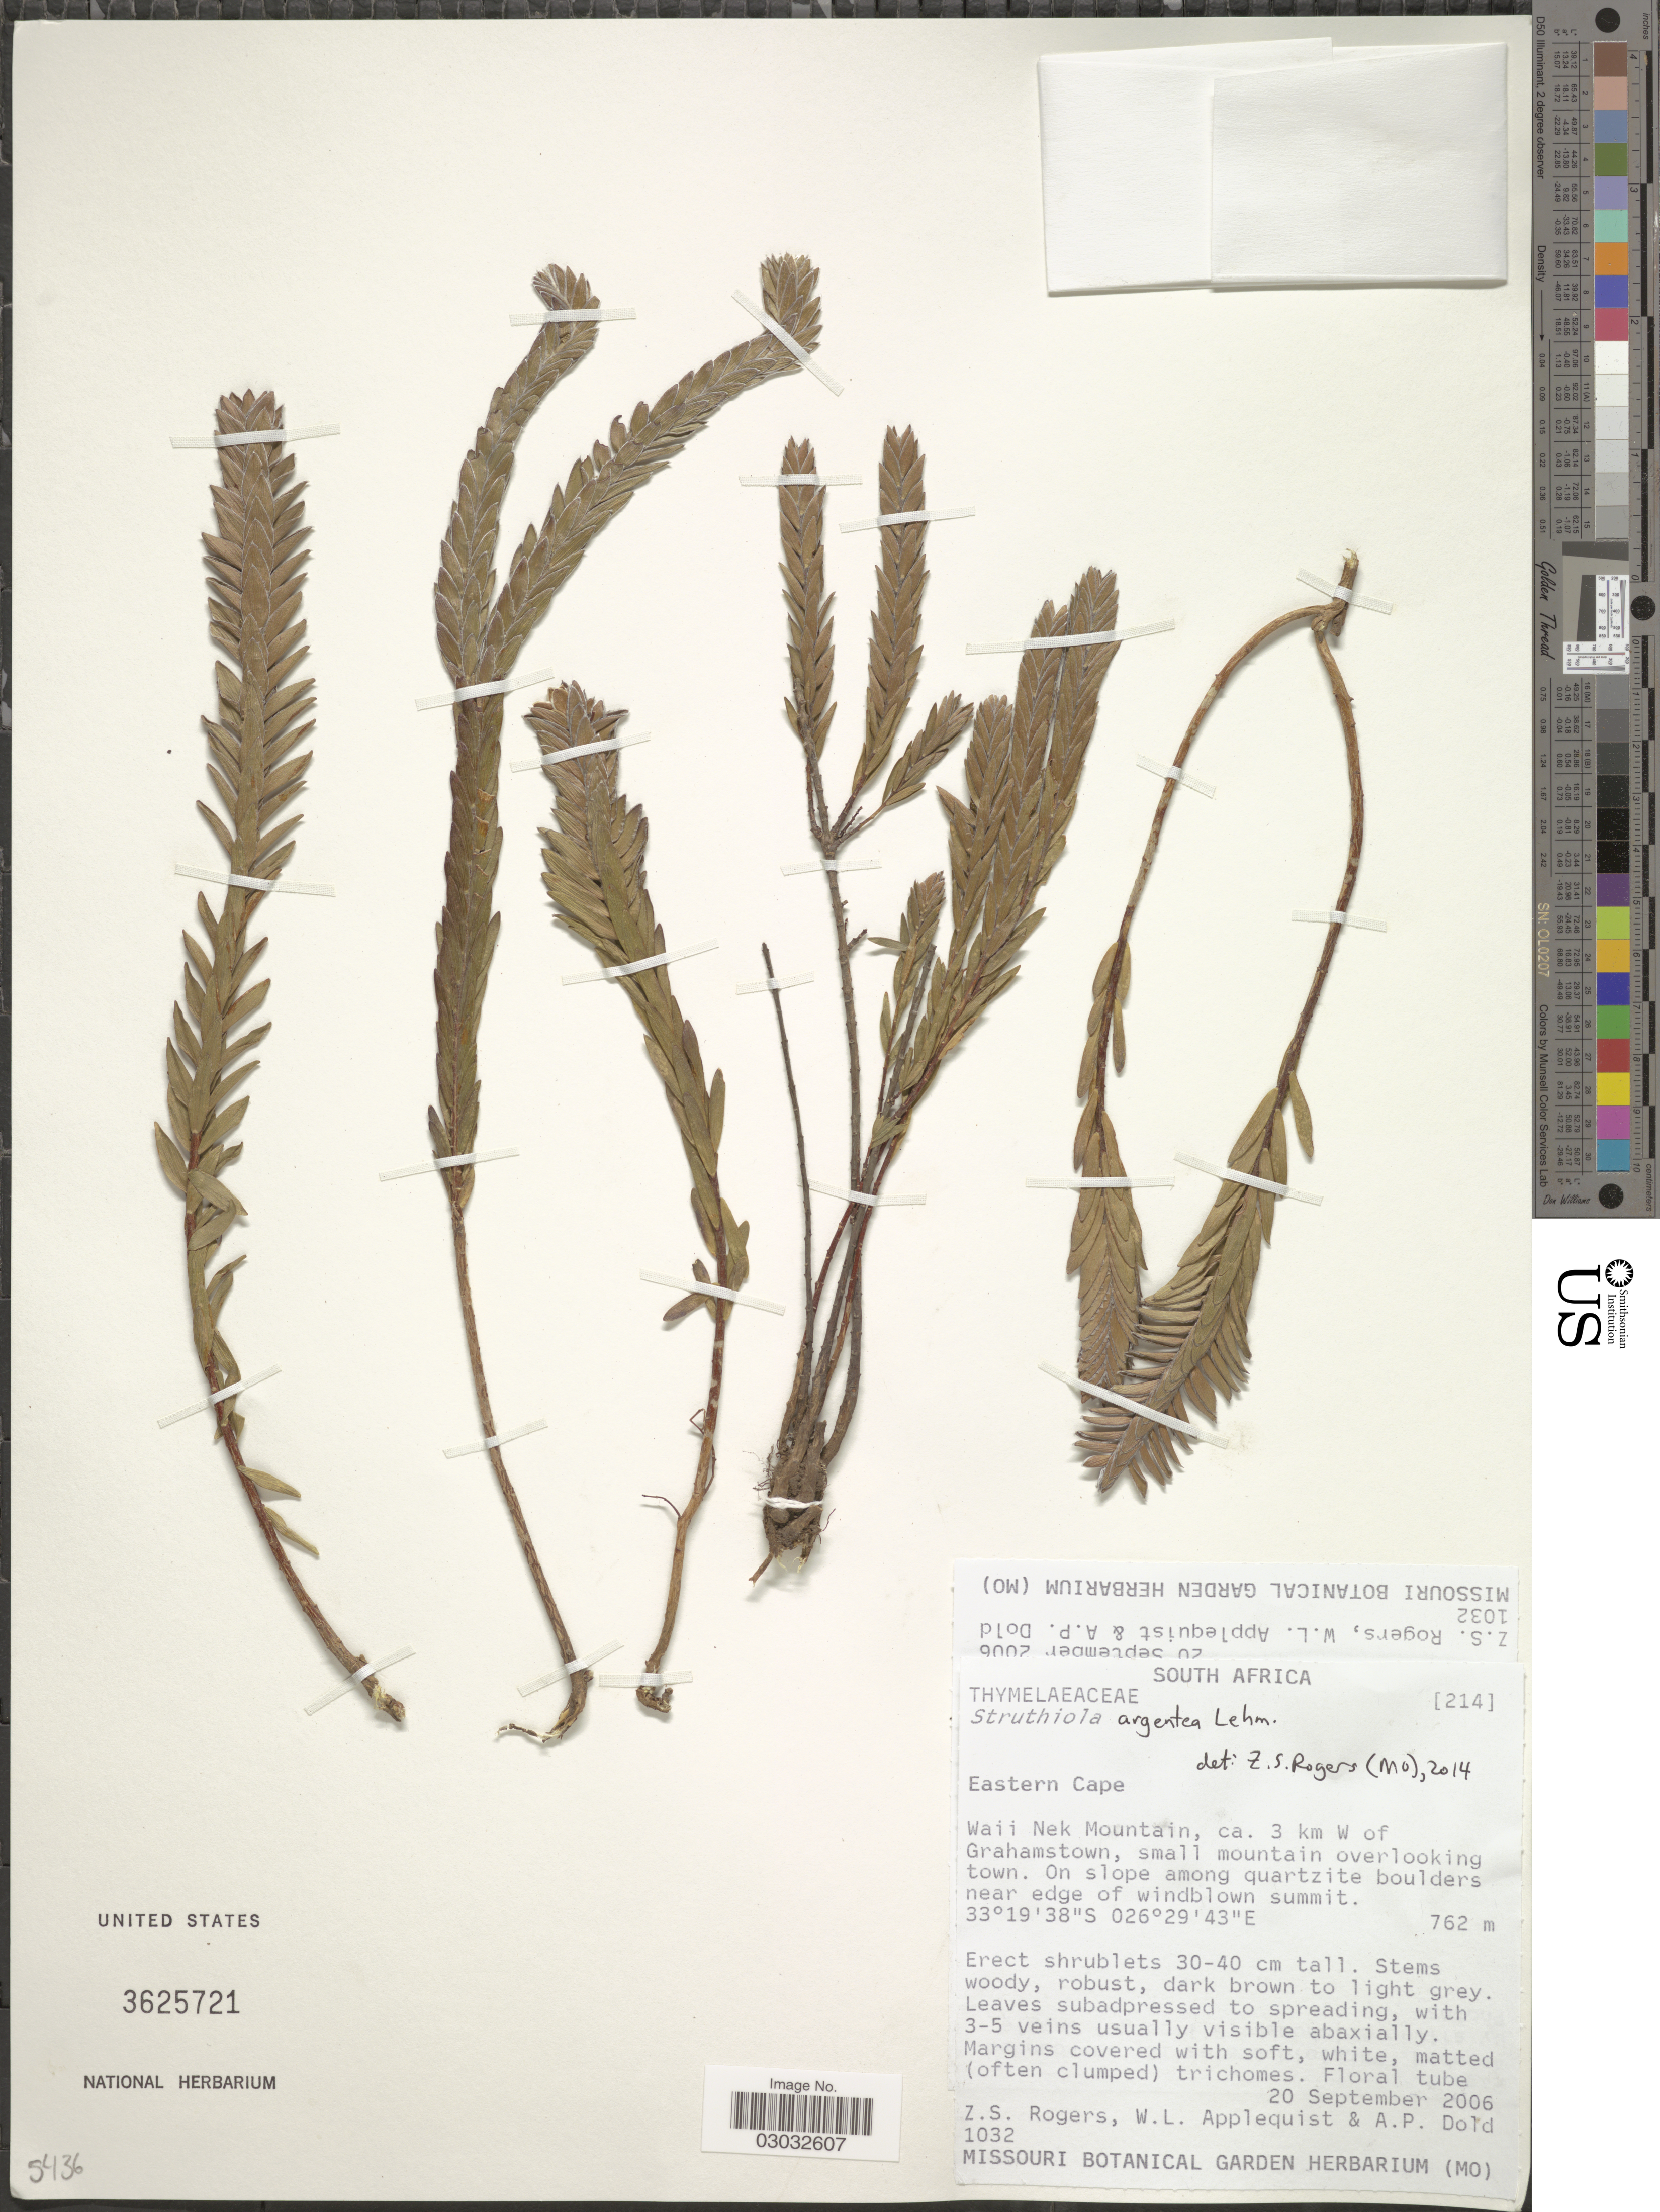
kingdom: Plantae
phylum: Tracheophyta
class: Magnoliopsida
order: Malvales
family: Thymelaeaceae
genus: Struthiola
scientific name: Struthiola argentea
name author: Lehm.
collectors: Z. S. Rogers, W. Applequist & A. P. Dold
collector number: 1032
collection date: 2006-09-20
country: South Africa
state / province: Eastern Cape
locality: Waii Nek Mountain, ca. 3 km W of Grahamstown, small mountain overlooking town.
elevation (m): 762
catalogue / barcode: US 3625721